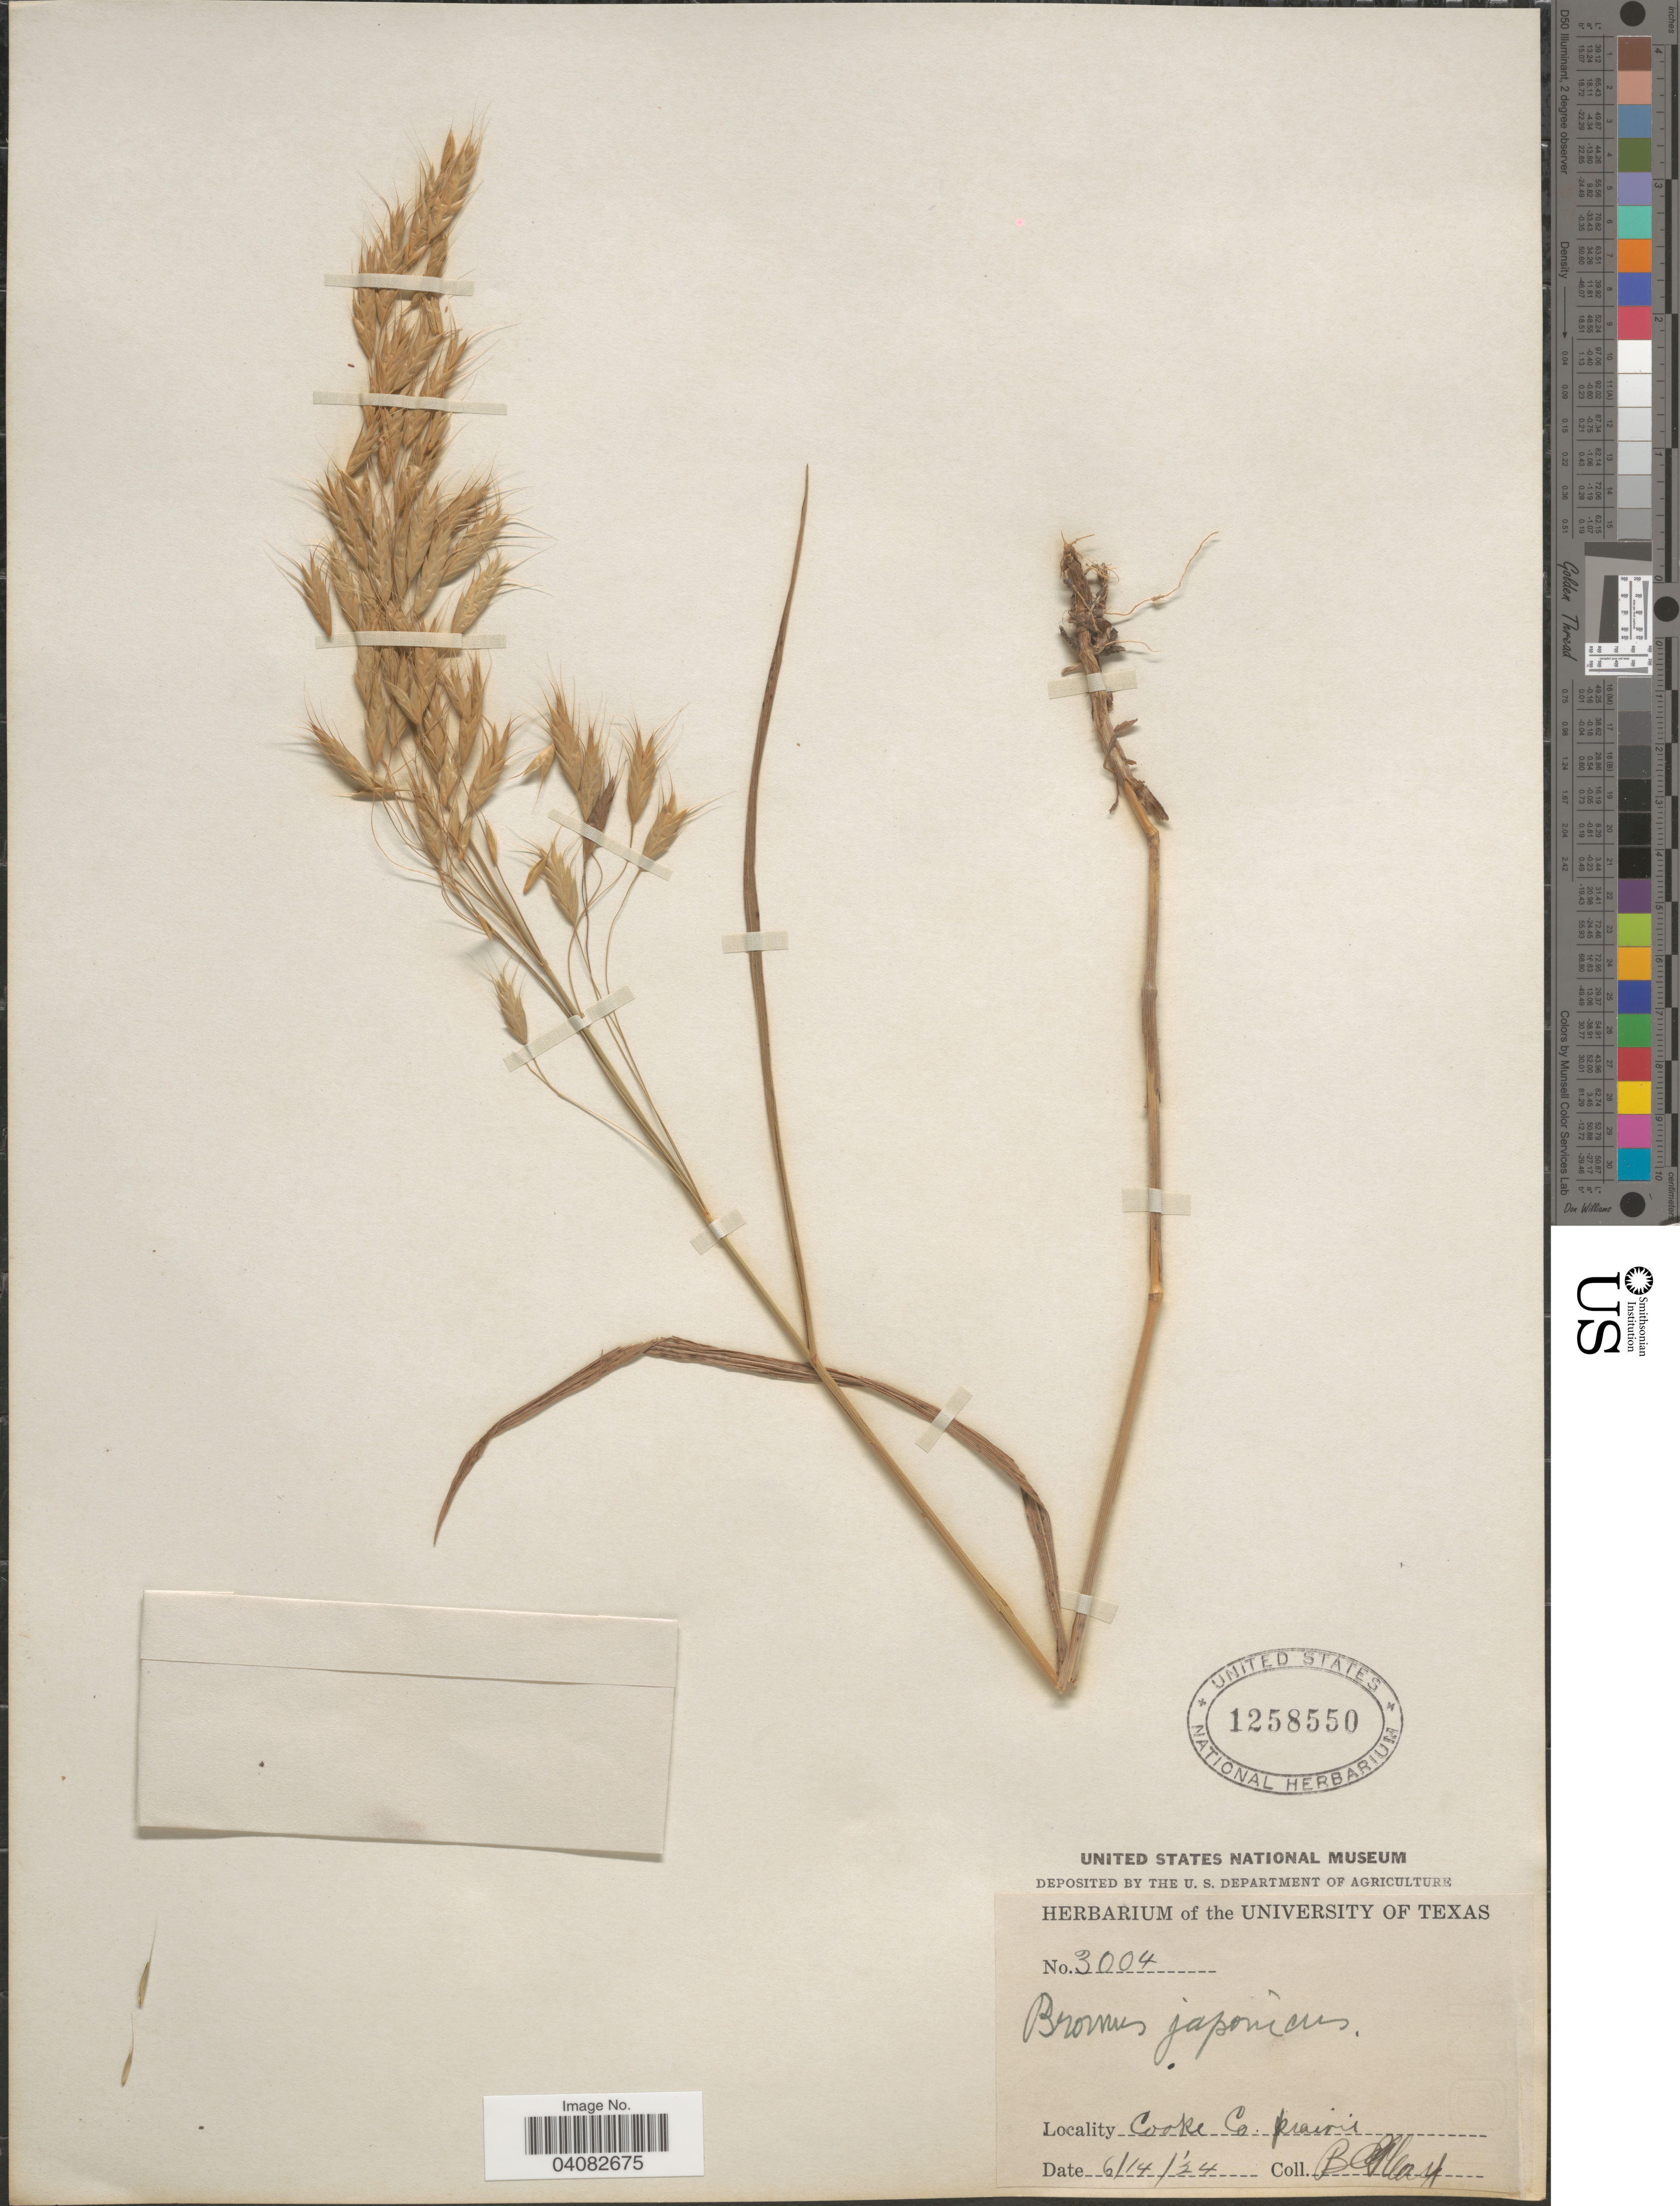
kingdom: Plantae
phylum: Tracheophyta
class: Liliopsida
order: Poales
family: Poaceae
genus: Bromus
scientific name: Bromus japonicus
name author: Houtt.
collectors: B. Bailey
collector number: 3004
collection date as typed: Transcribed d/m/y: 14/6/24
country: United States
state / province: Texas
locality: Cook Co. Prairie.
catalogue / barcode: US 1258550